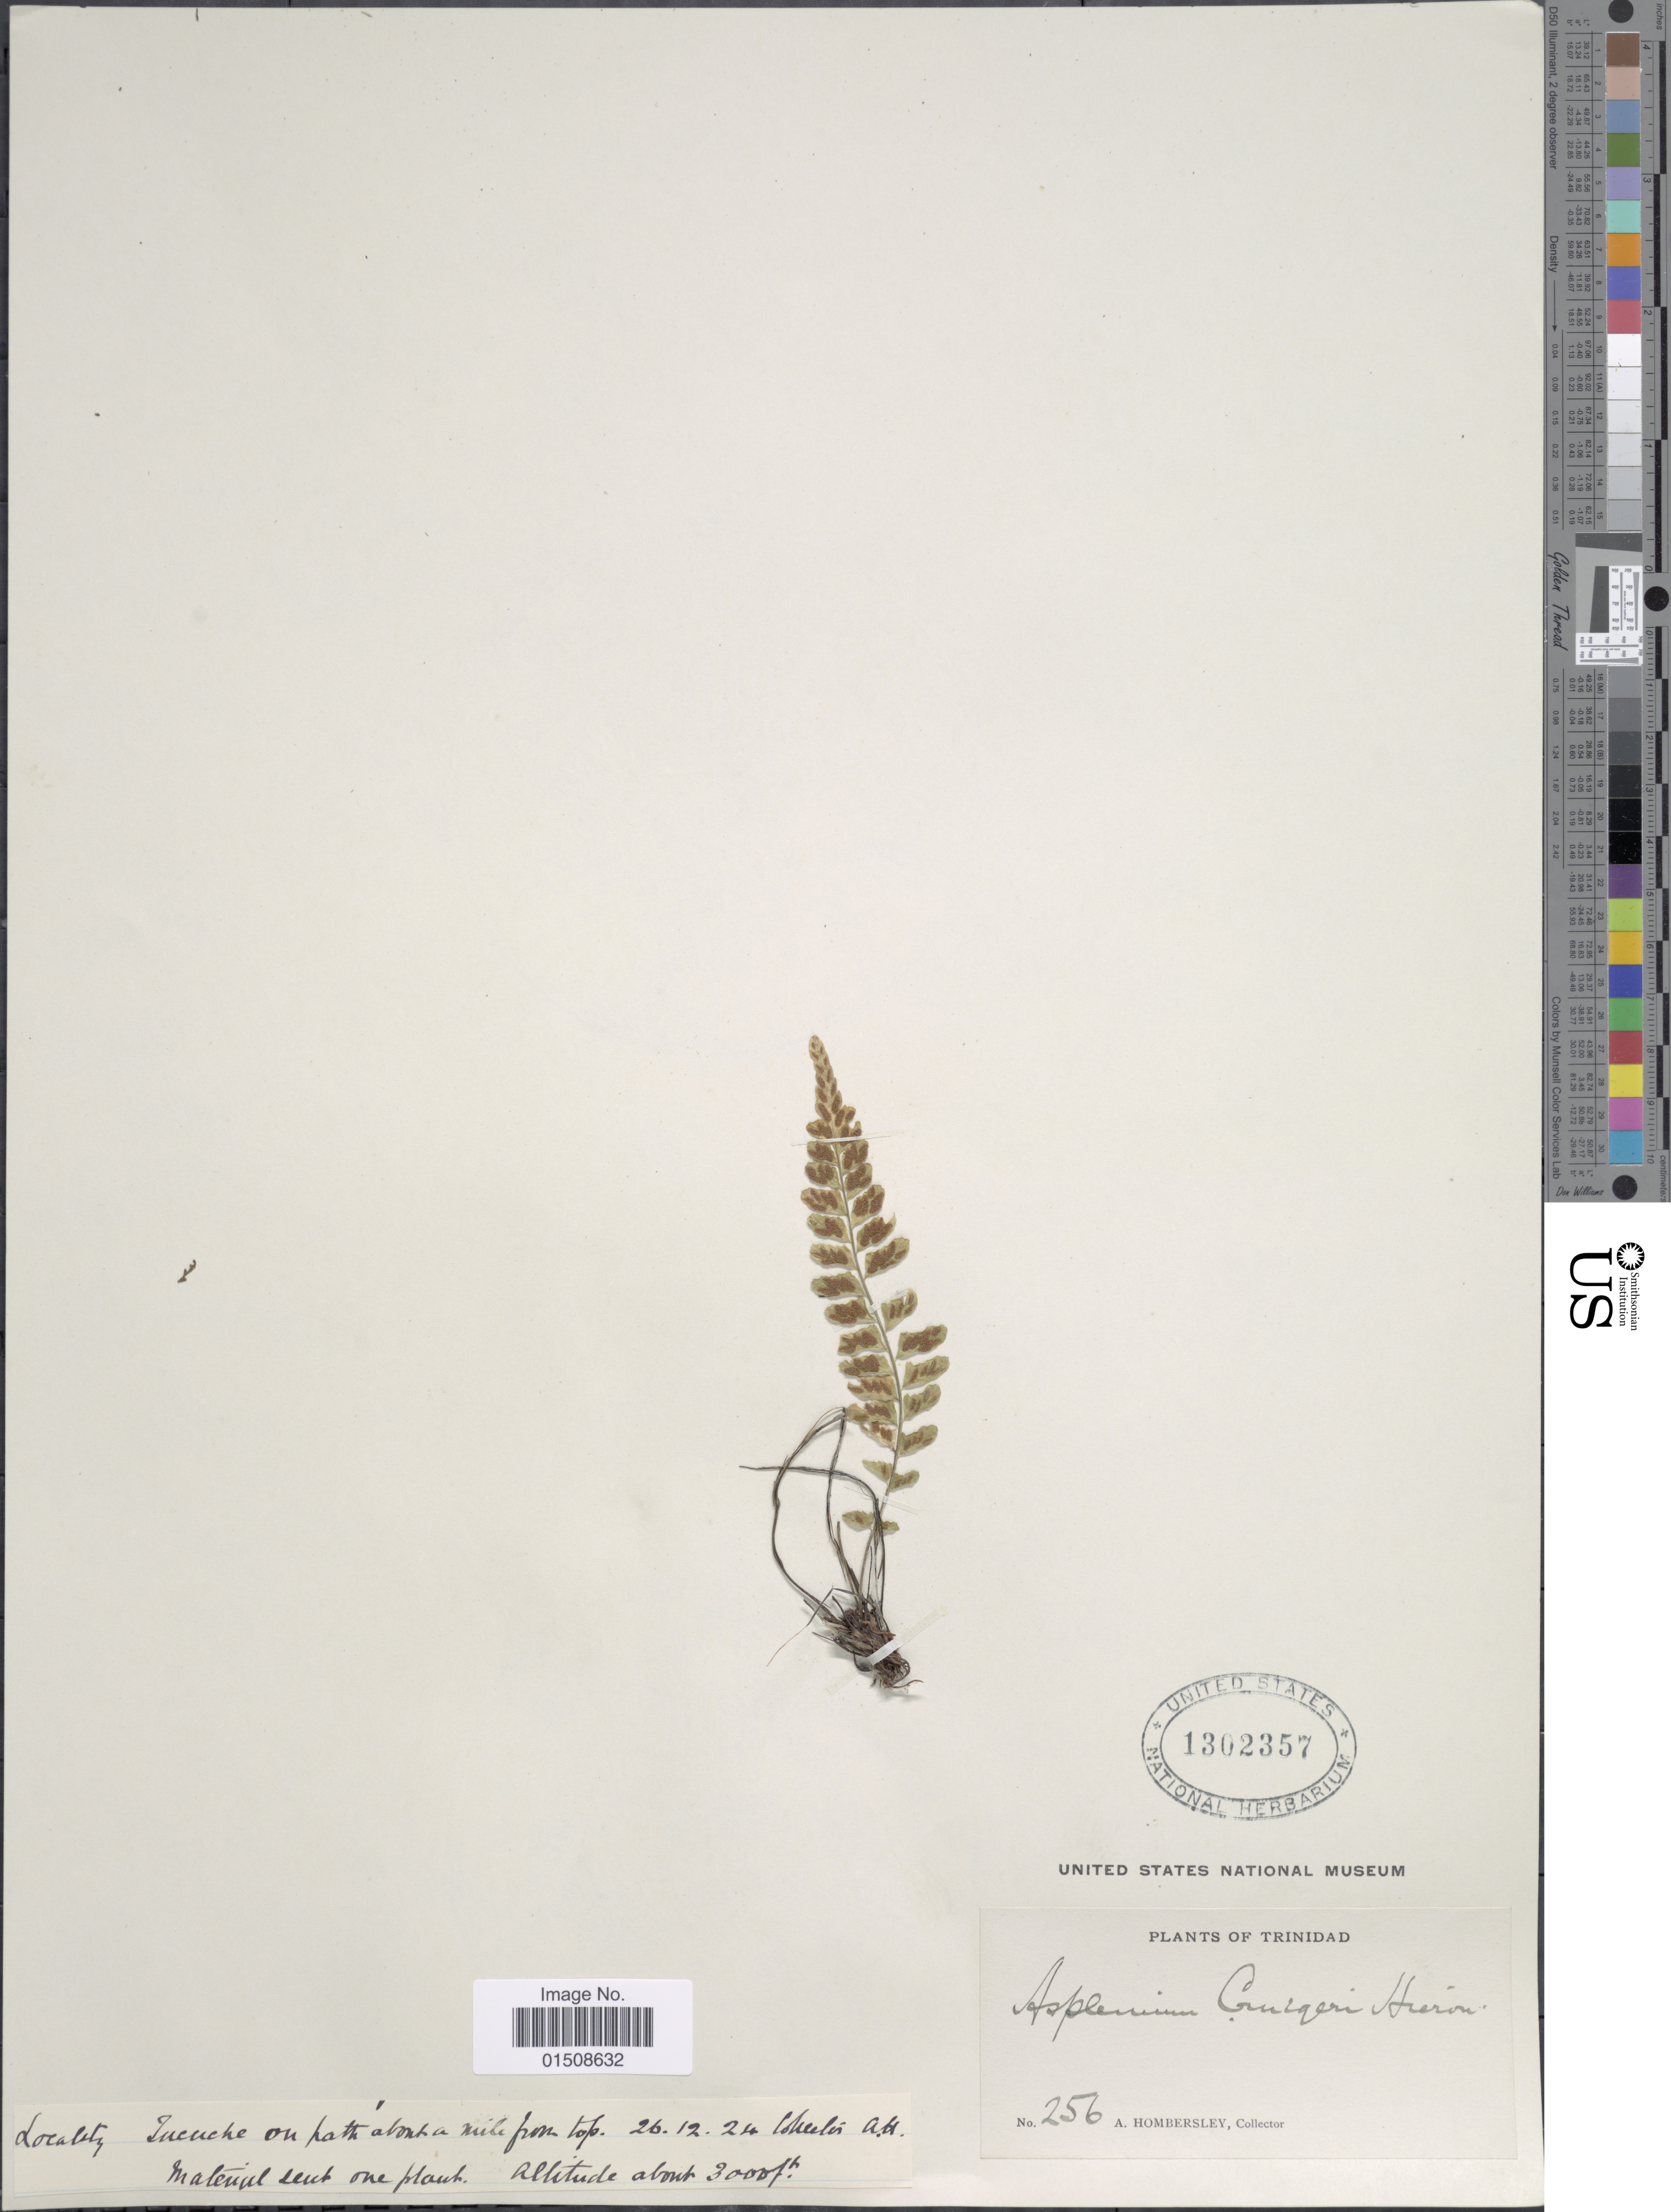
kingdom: Plantae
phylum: Tracheophyta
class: Polypodiopsida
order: Polypodiales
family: Aspleniaceae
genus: Asplenium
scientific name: Asplenium cruegeri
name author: Hieron.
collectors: A. Hombersley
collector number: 256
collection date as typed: Transcribed d/m/y: 26/12/24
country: Trinidad and Tobago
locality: Trinidad, Tucuche on path, about a mile from top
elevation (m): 914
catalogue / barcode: US 1302357